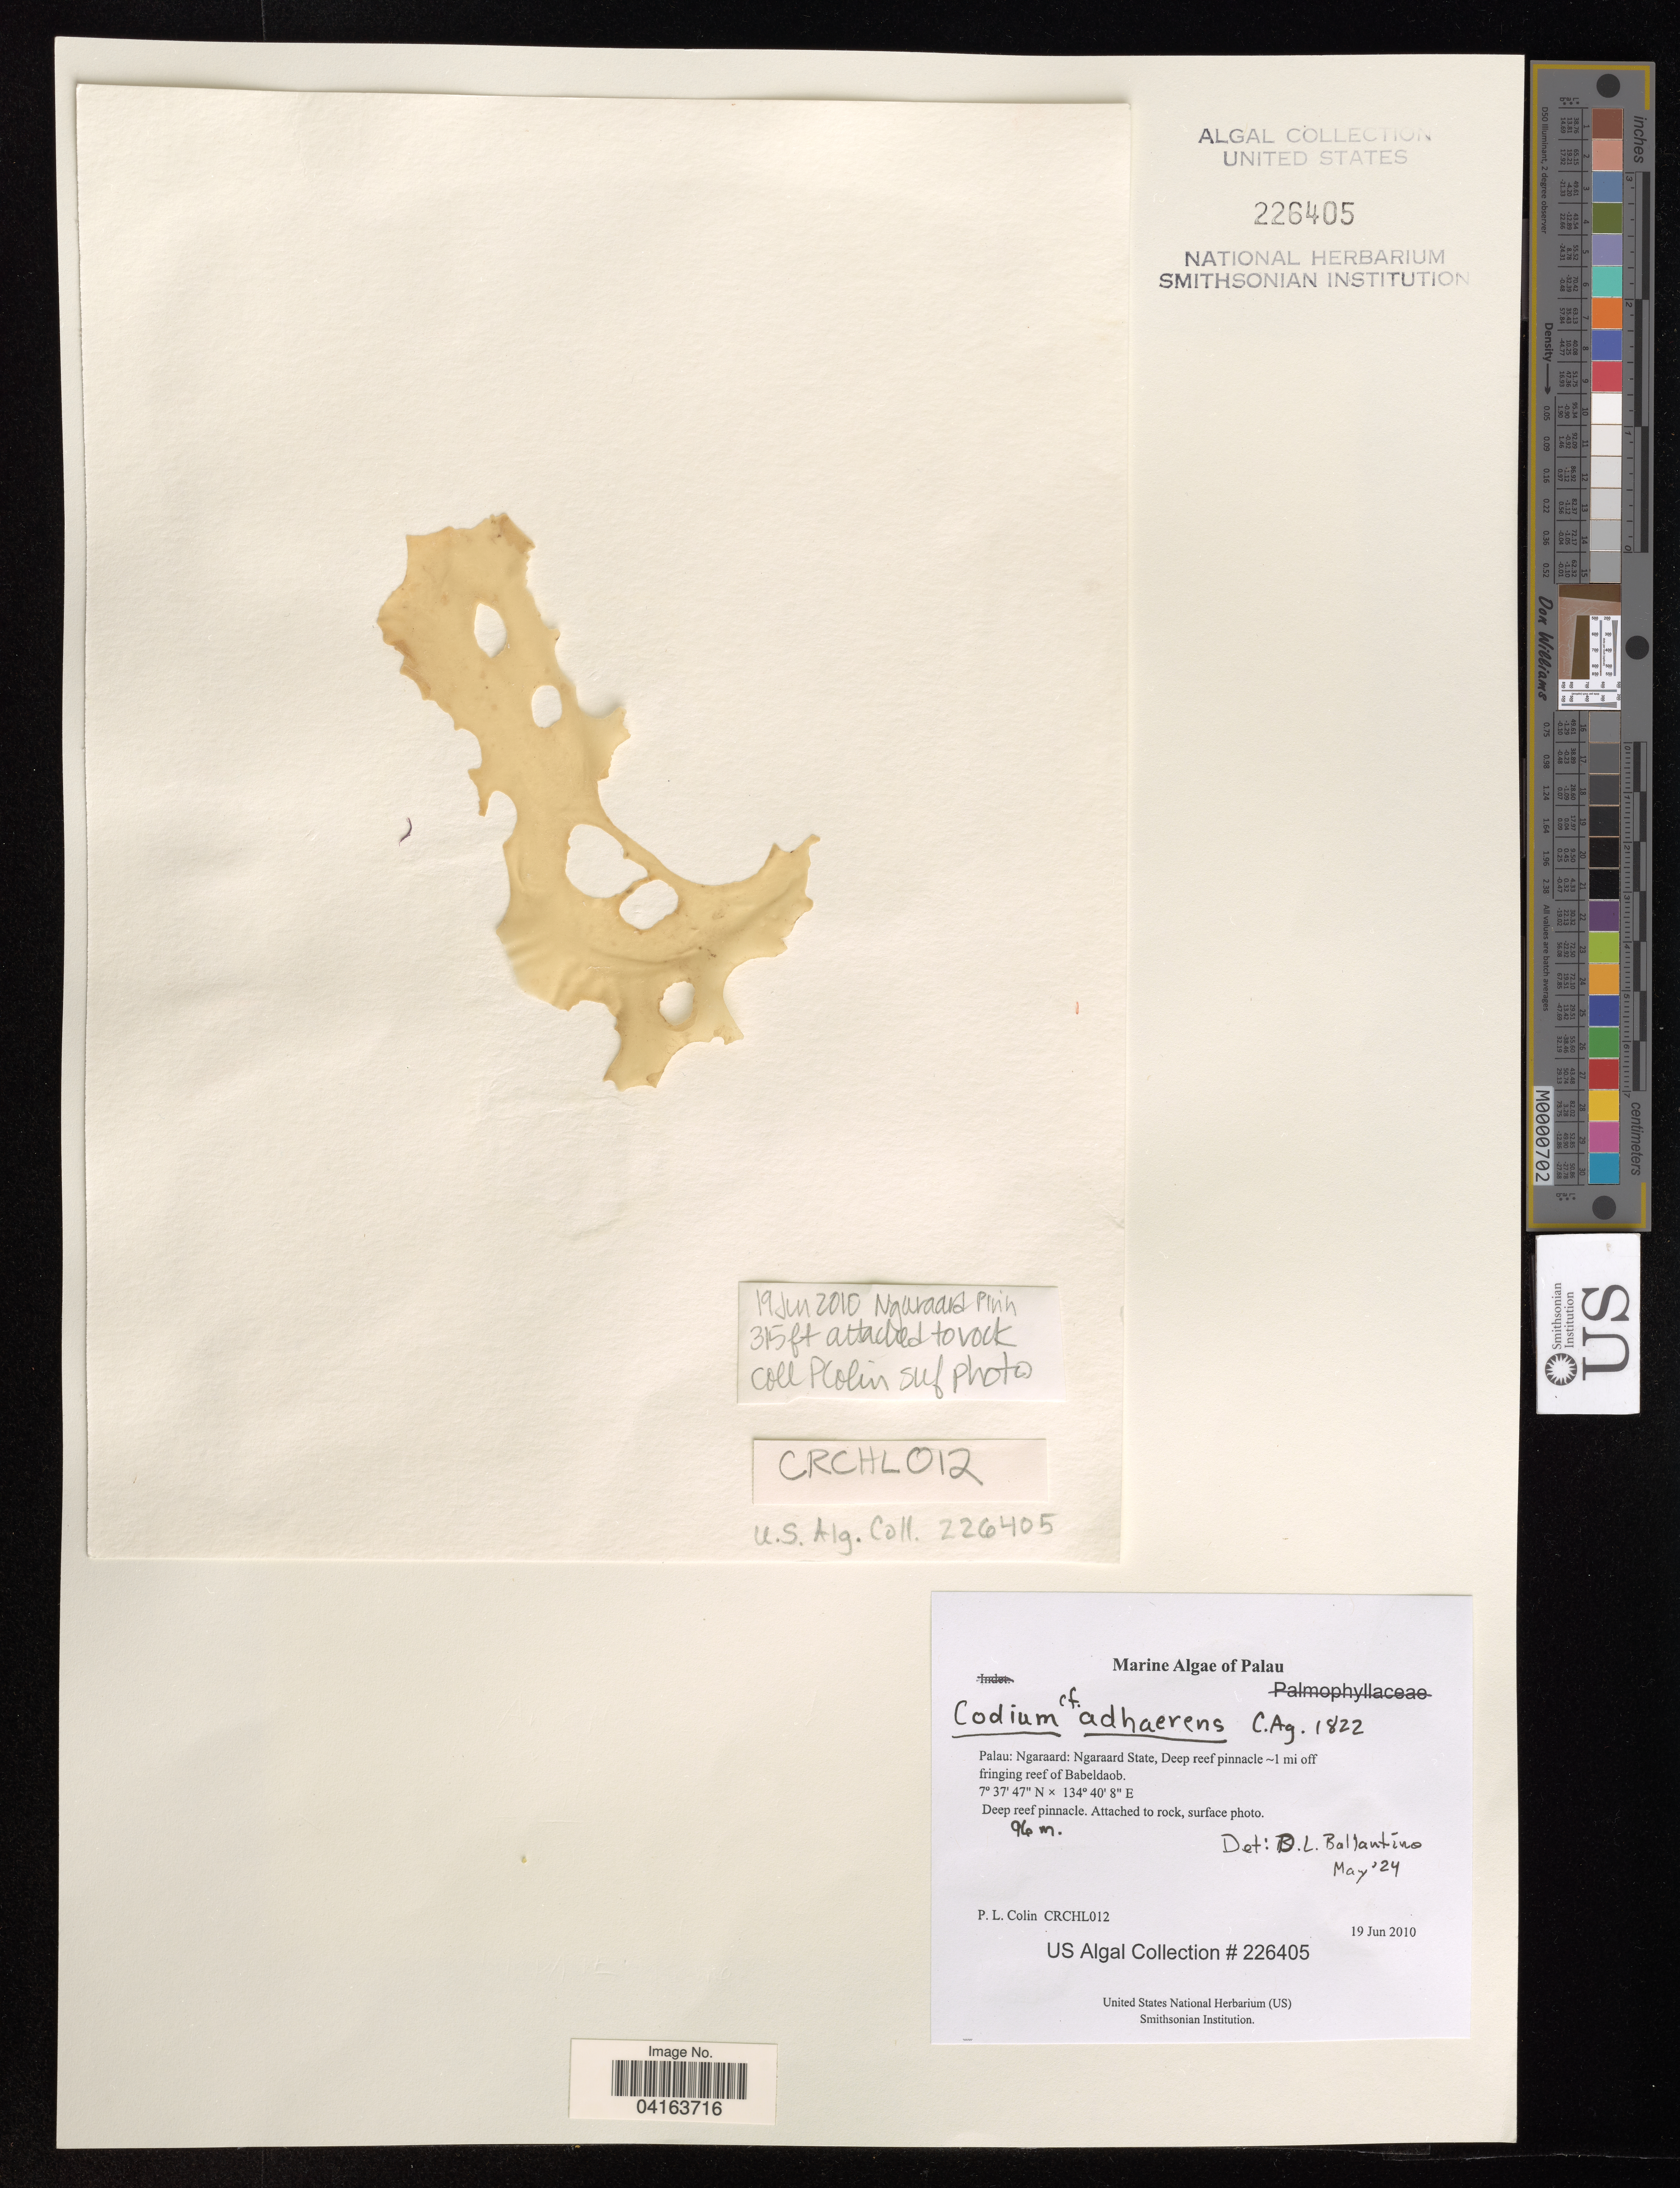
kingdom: Plantae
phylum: Chlorophyta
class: Ulvophyceae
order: Bryopsidales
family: Codiaceae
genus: Codium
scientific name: Codium adhaerens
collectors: P. L. Colin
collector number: CRCHL012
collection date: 2010-06-19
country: Palau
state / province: Ngaraard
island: Babeldaob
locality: Ngaraard State, Deep reef pinnacle ~1 mi off fringing reef of Babeldaob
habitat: Deep reef pinnacle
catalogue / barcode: US 226405